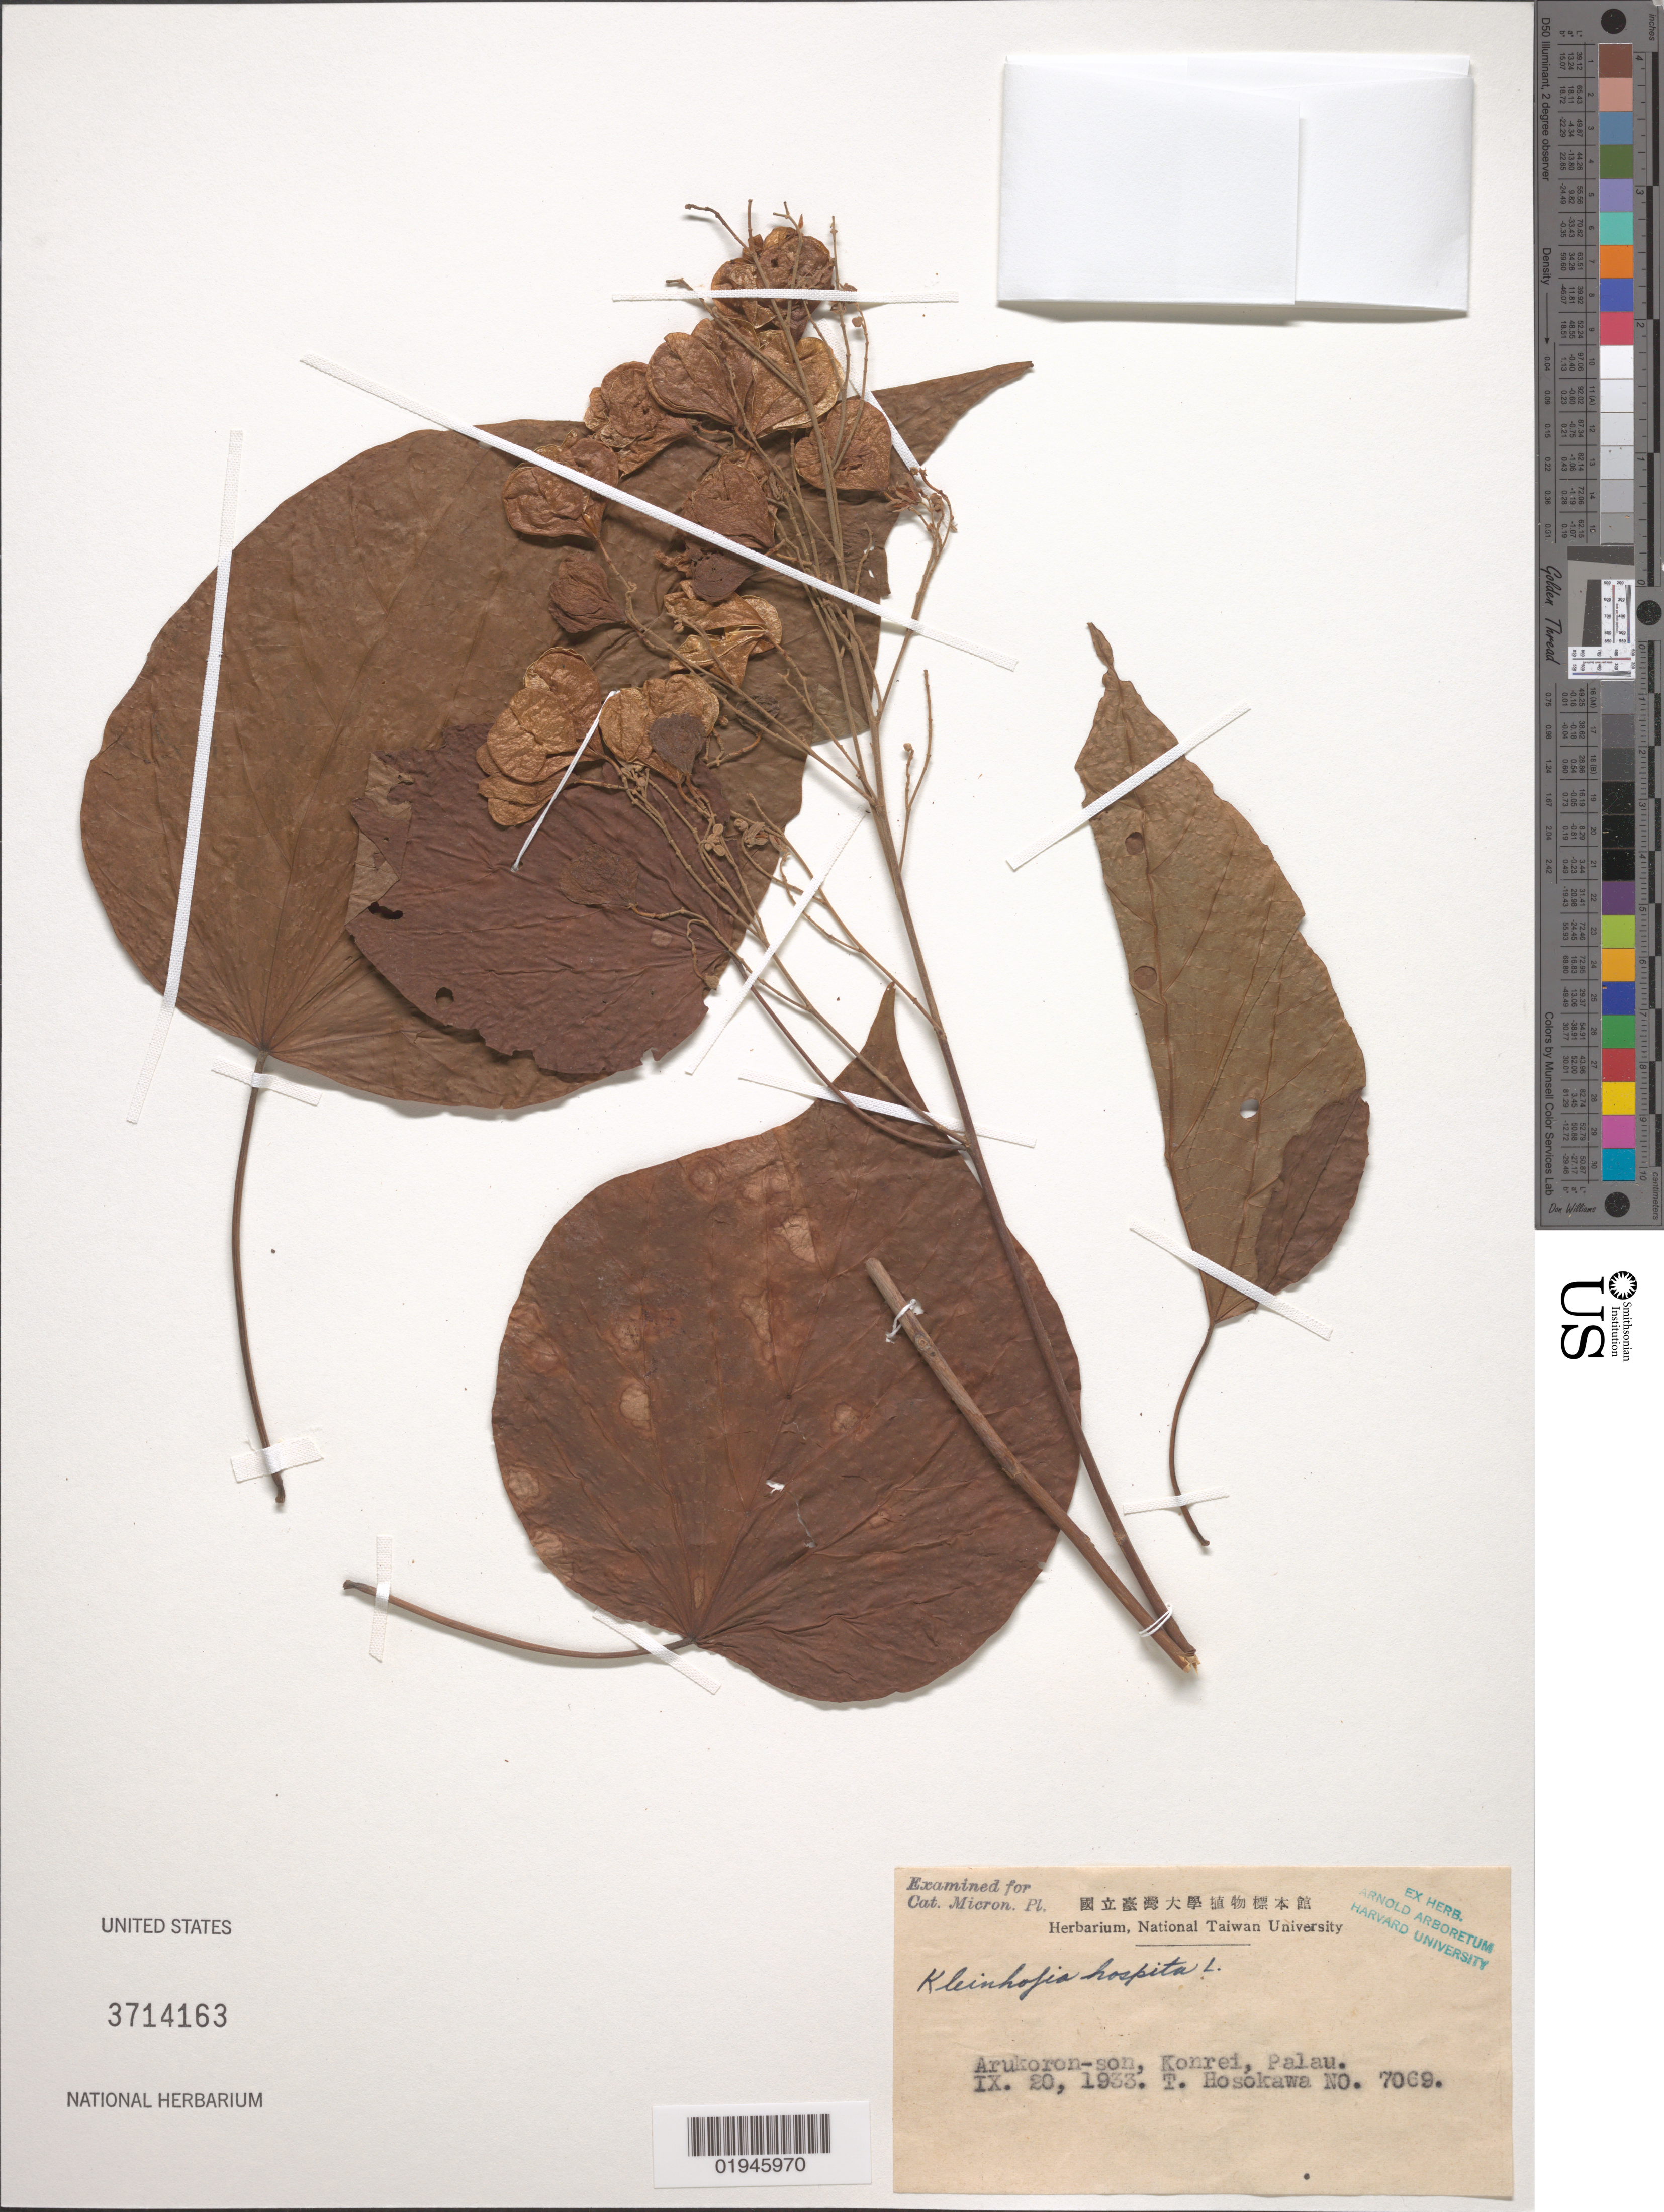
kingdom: Plantae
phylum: Tracheophyta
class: Magnoliopsida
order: Malvales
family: Malvaceae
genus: Kleinhovia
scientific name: Kleinhovia hospita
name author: L.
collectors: T. Hosokawa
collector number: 7069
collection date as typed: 20 Sep 1933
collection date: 1933-09-20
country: Palau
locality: Arukoran-son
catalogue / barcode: US 3714163